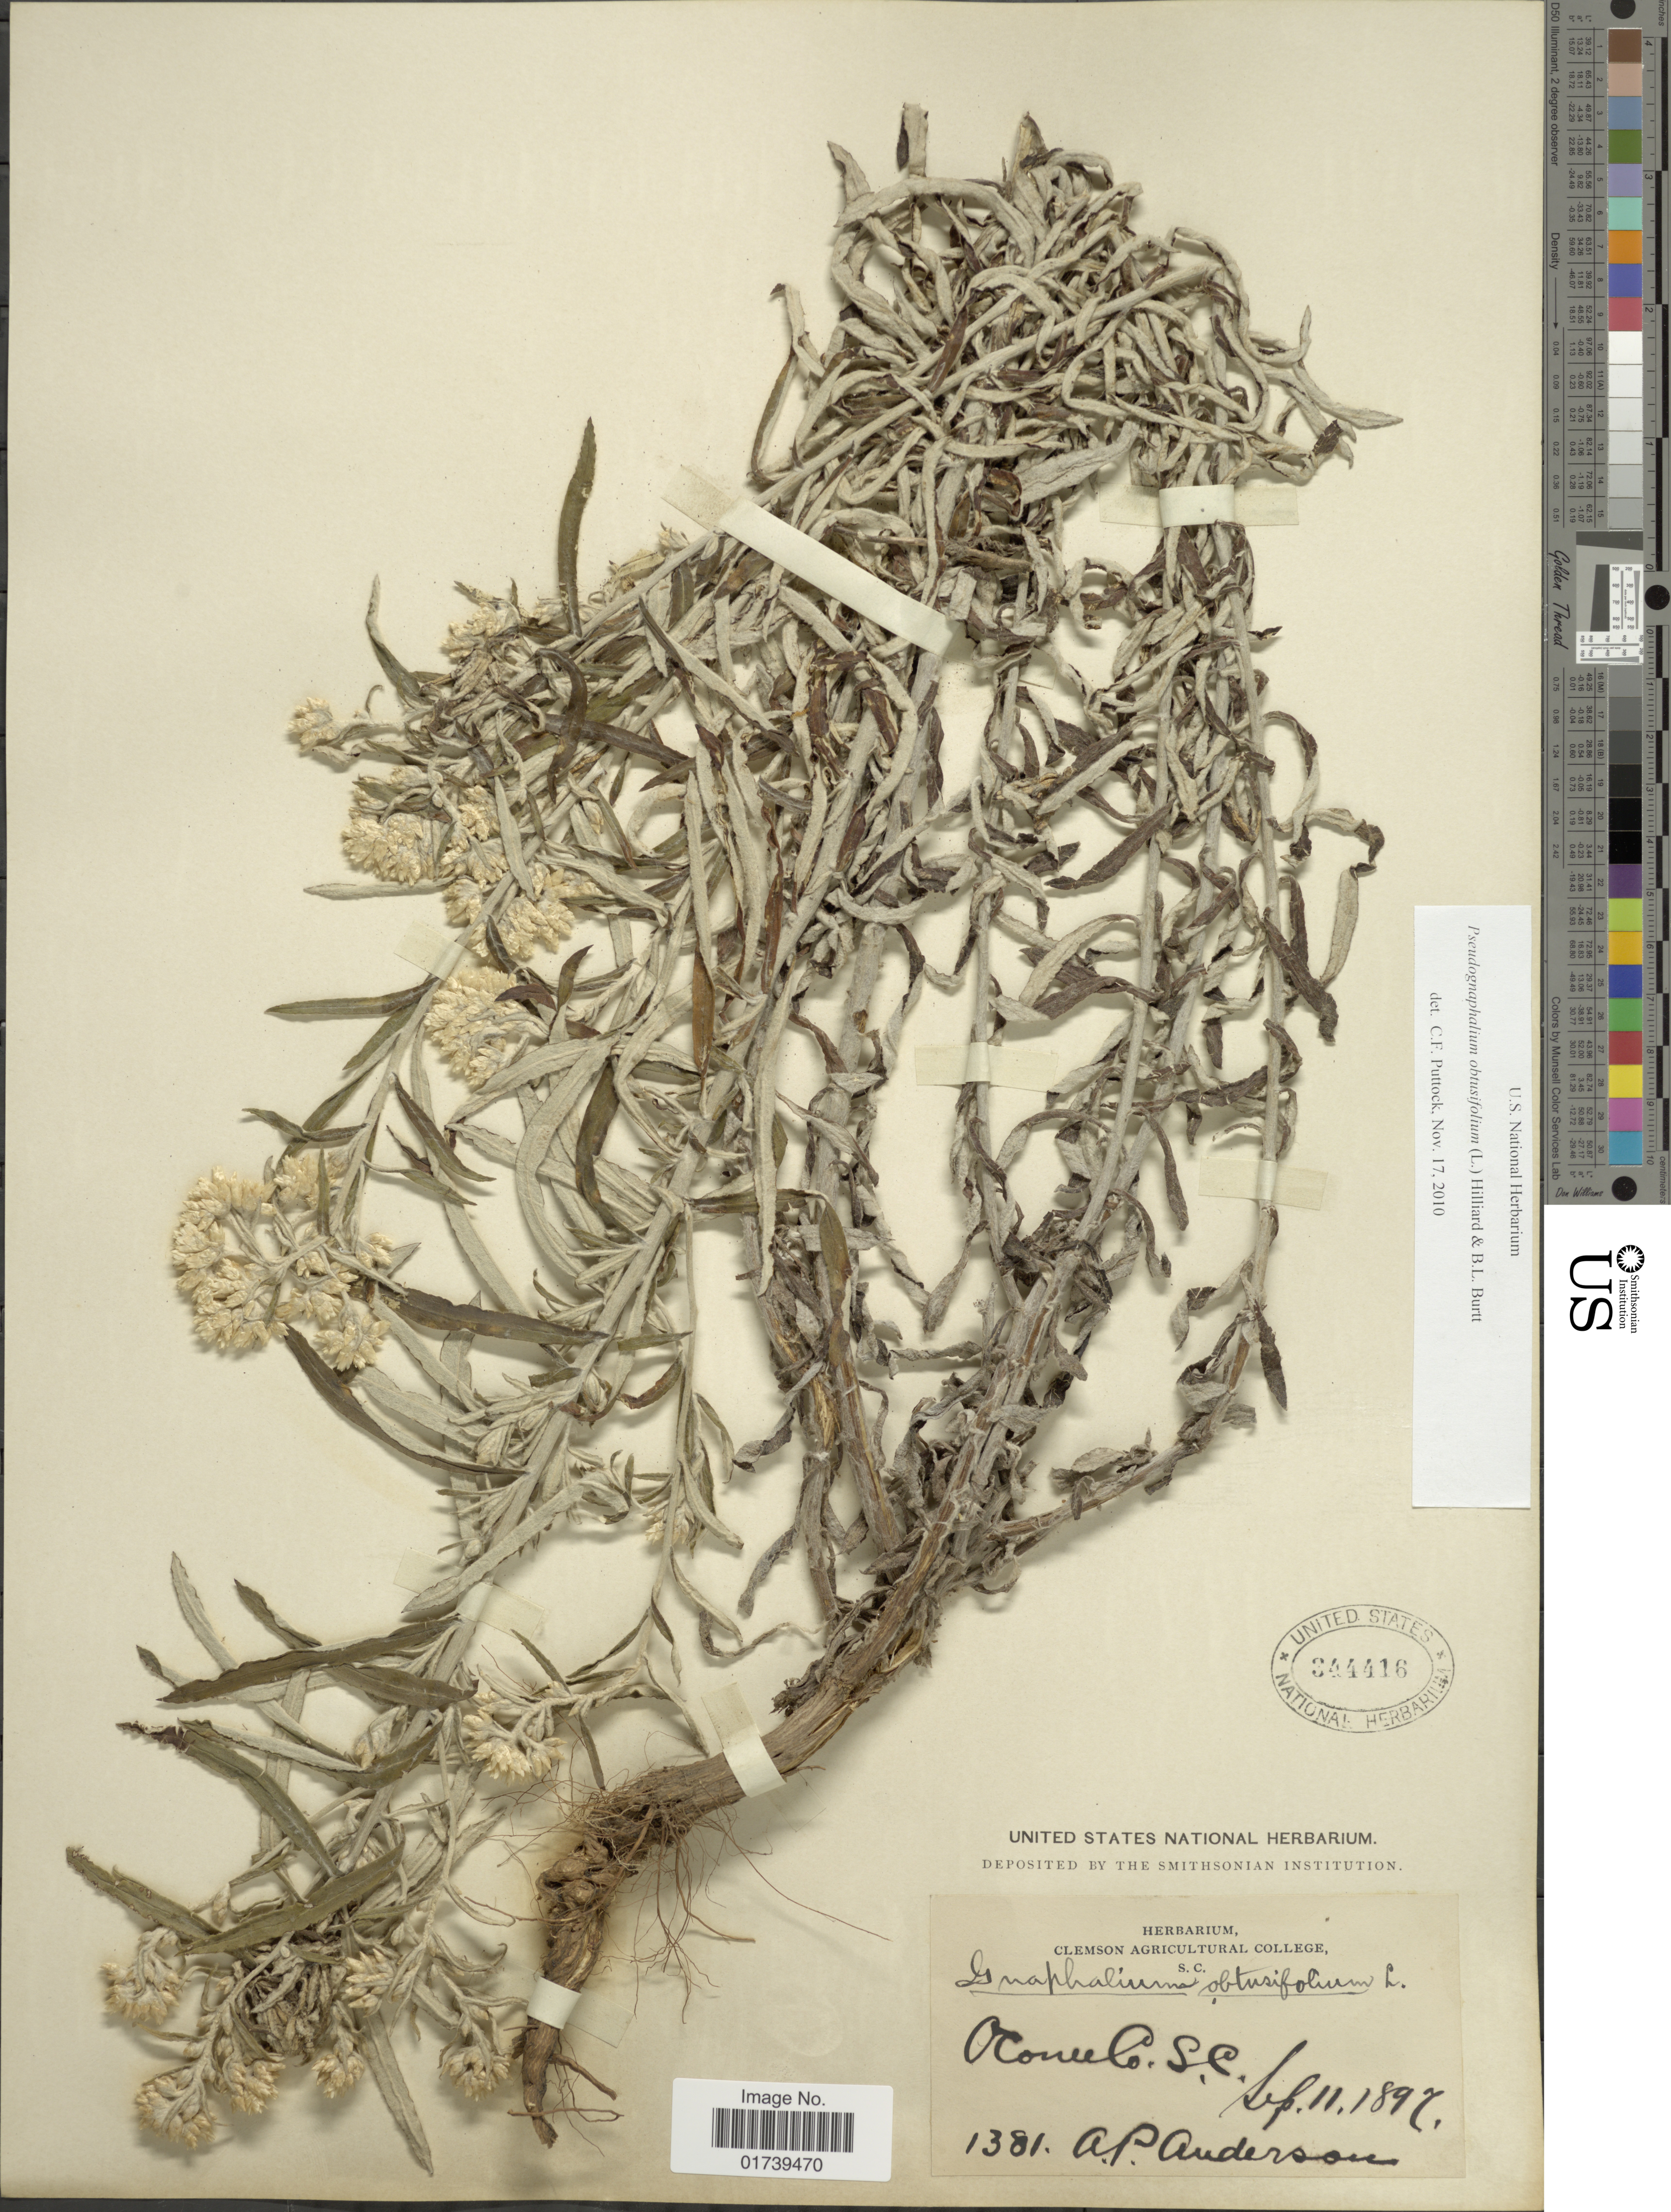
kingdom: Plantae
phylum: Tracheophyta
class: Magnoliopsida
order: Asterales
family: Asteraceae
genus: Pseudognaphalium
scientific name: Pseudognaphalium obtusifolium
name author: (L.) Hilliard & B.L. Burtt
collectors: A. P. Anderson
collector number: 1381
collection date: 1897-09-11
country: United States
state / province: South Carolina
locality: Oconee Co.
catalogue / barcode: US 344416